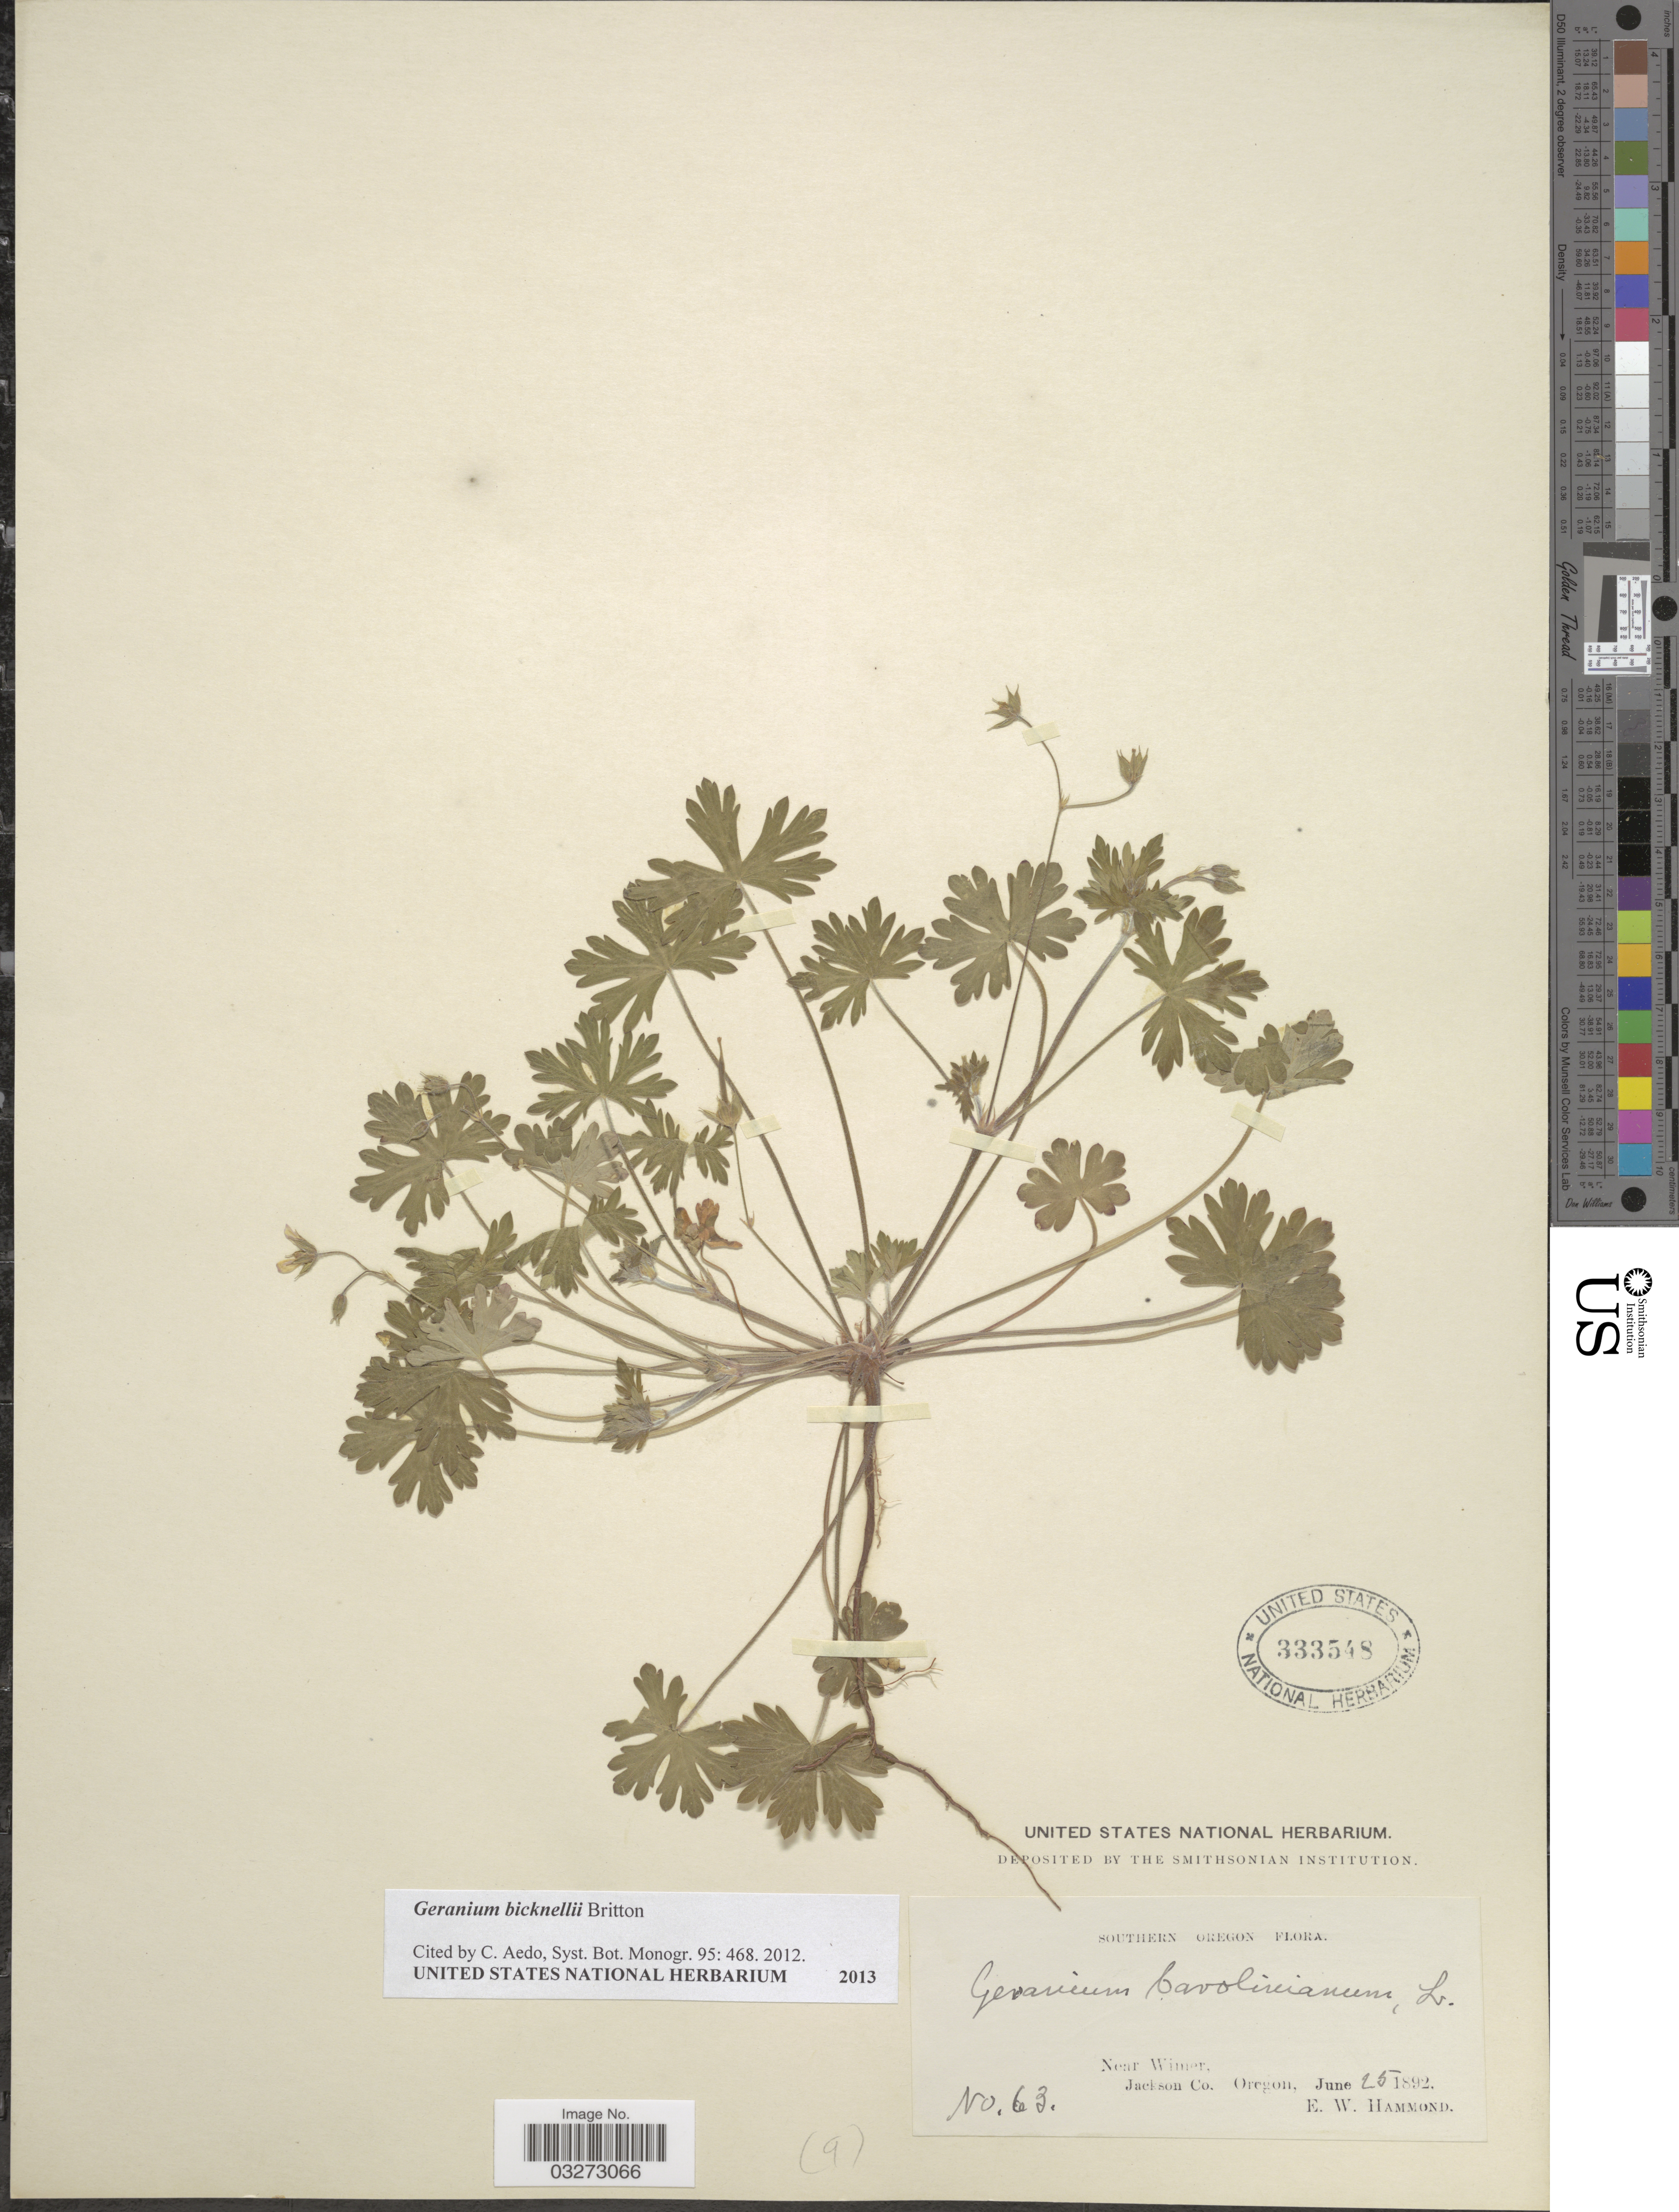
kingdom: Plantae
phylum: Tracheophyta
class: Magnoliopsida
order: Geraniales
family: Geraniaceae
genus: Geranium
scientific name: Geranium bicknellii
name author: Britton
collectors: E. Hammond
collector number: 63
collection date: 1892-06-25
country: United States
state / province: Oregon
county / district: Jackson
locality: Southern Oregon, Near Wimer, Jackson Co.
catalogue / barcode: US 333548